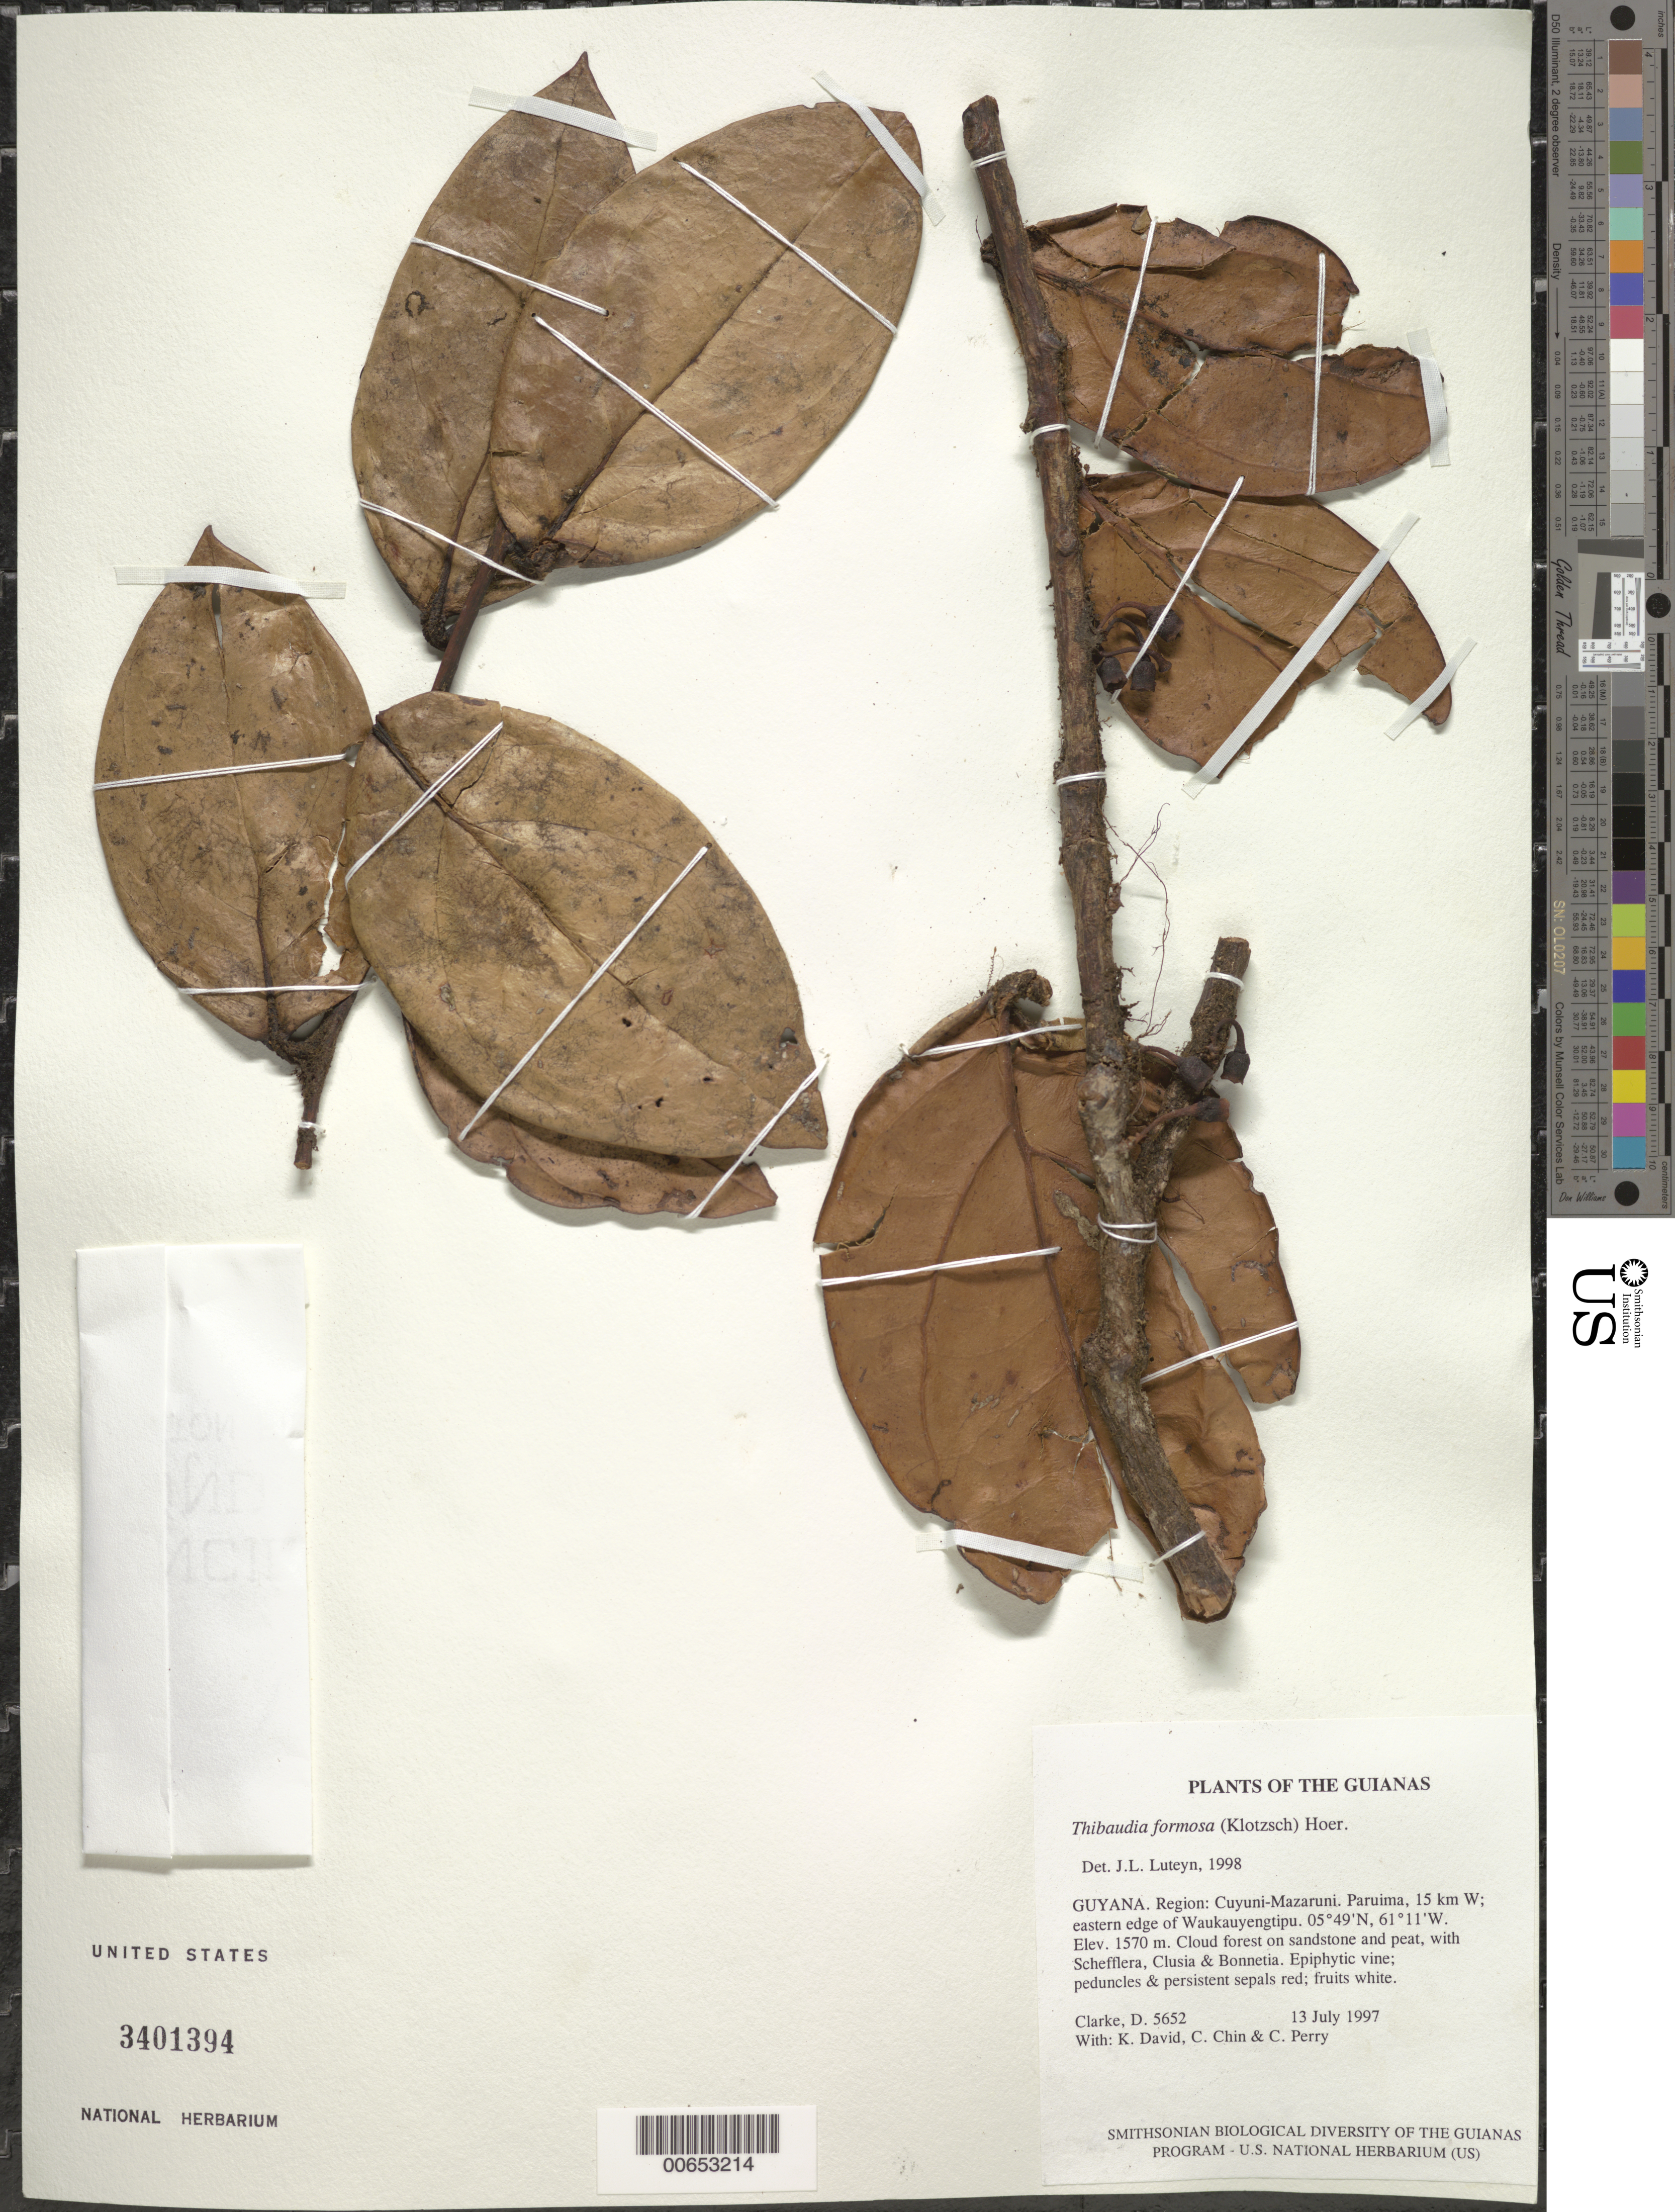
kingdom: Plantae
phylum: Tracheophyta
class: Magnoliopsida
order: Ericales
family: Ericaceae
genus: Thibaudia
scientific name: Thibaudia formosa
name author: (Klotzsch) Hoerold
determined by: Luteyn, J. L.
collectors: H. D. Clarke, K. David, C. Chin & C. Perry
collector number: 5652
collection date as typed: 13 July 1997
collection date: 1997-07-13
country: Guyana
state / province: Cuyuni-Mazaruni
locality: Paruima, 15 km W; eastern edge of Waukauyengtipu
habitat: Cloud forest on sandstone and peat, with Schefflera, Clusia & Bonnetia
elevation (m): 1570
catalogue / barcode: US 3401394